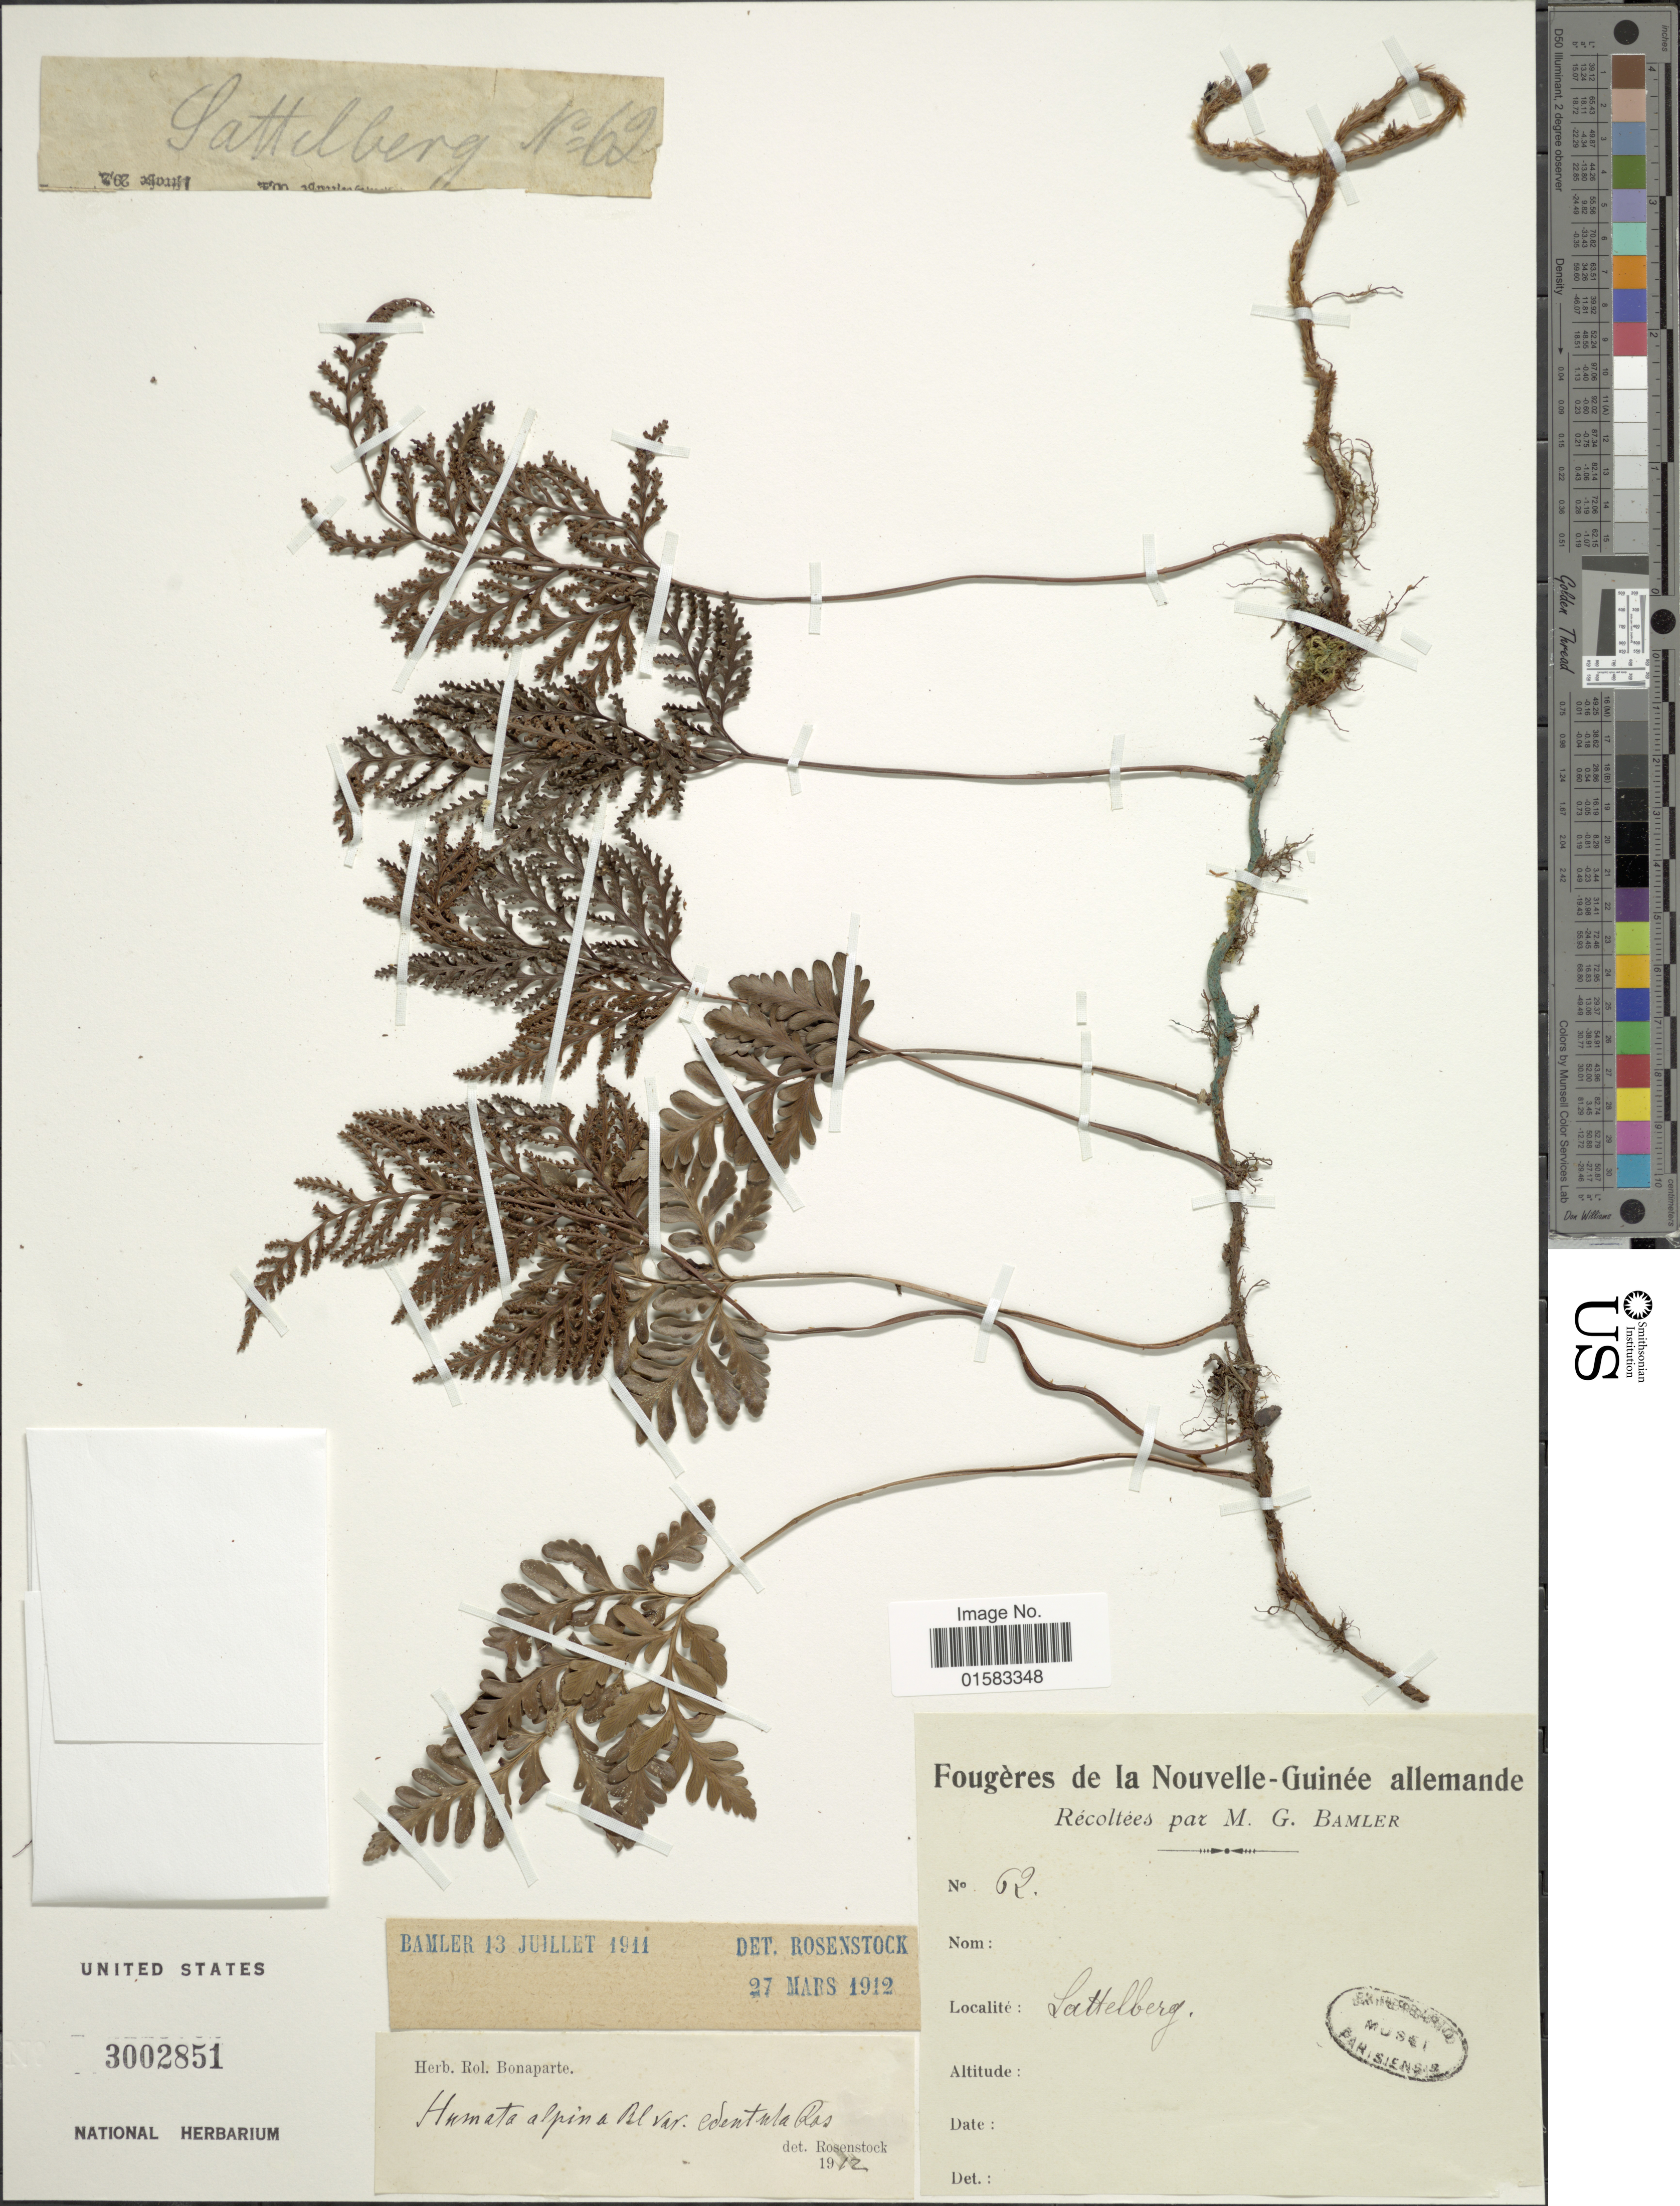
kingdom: Plantae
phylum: Tracheophyta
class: Polypodiopsida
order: Polypodiales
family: Davalliaceae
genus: Davallia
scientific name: Davallia repens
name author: (L. f.) Kuhn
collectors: G. Bamler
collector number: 62*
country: Papua New Guinea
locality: New Guinea, Sattelberg [interpreted]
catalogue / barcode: US 3002851